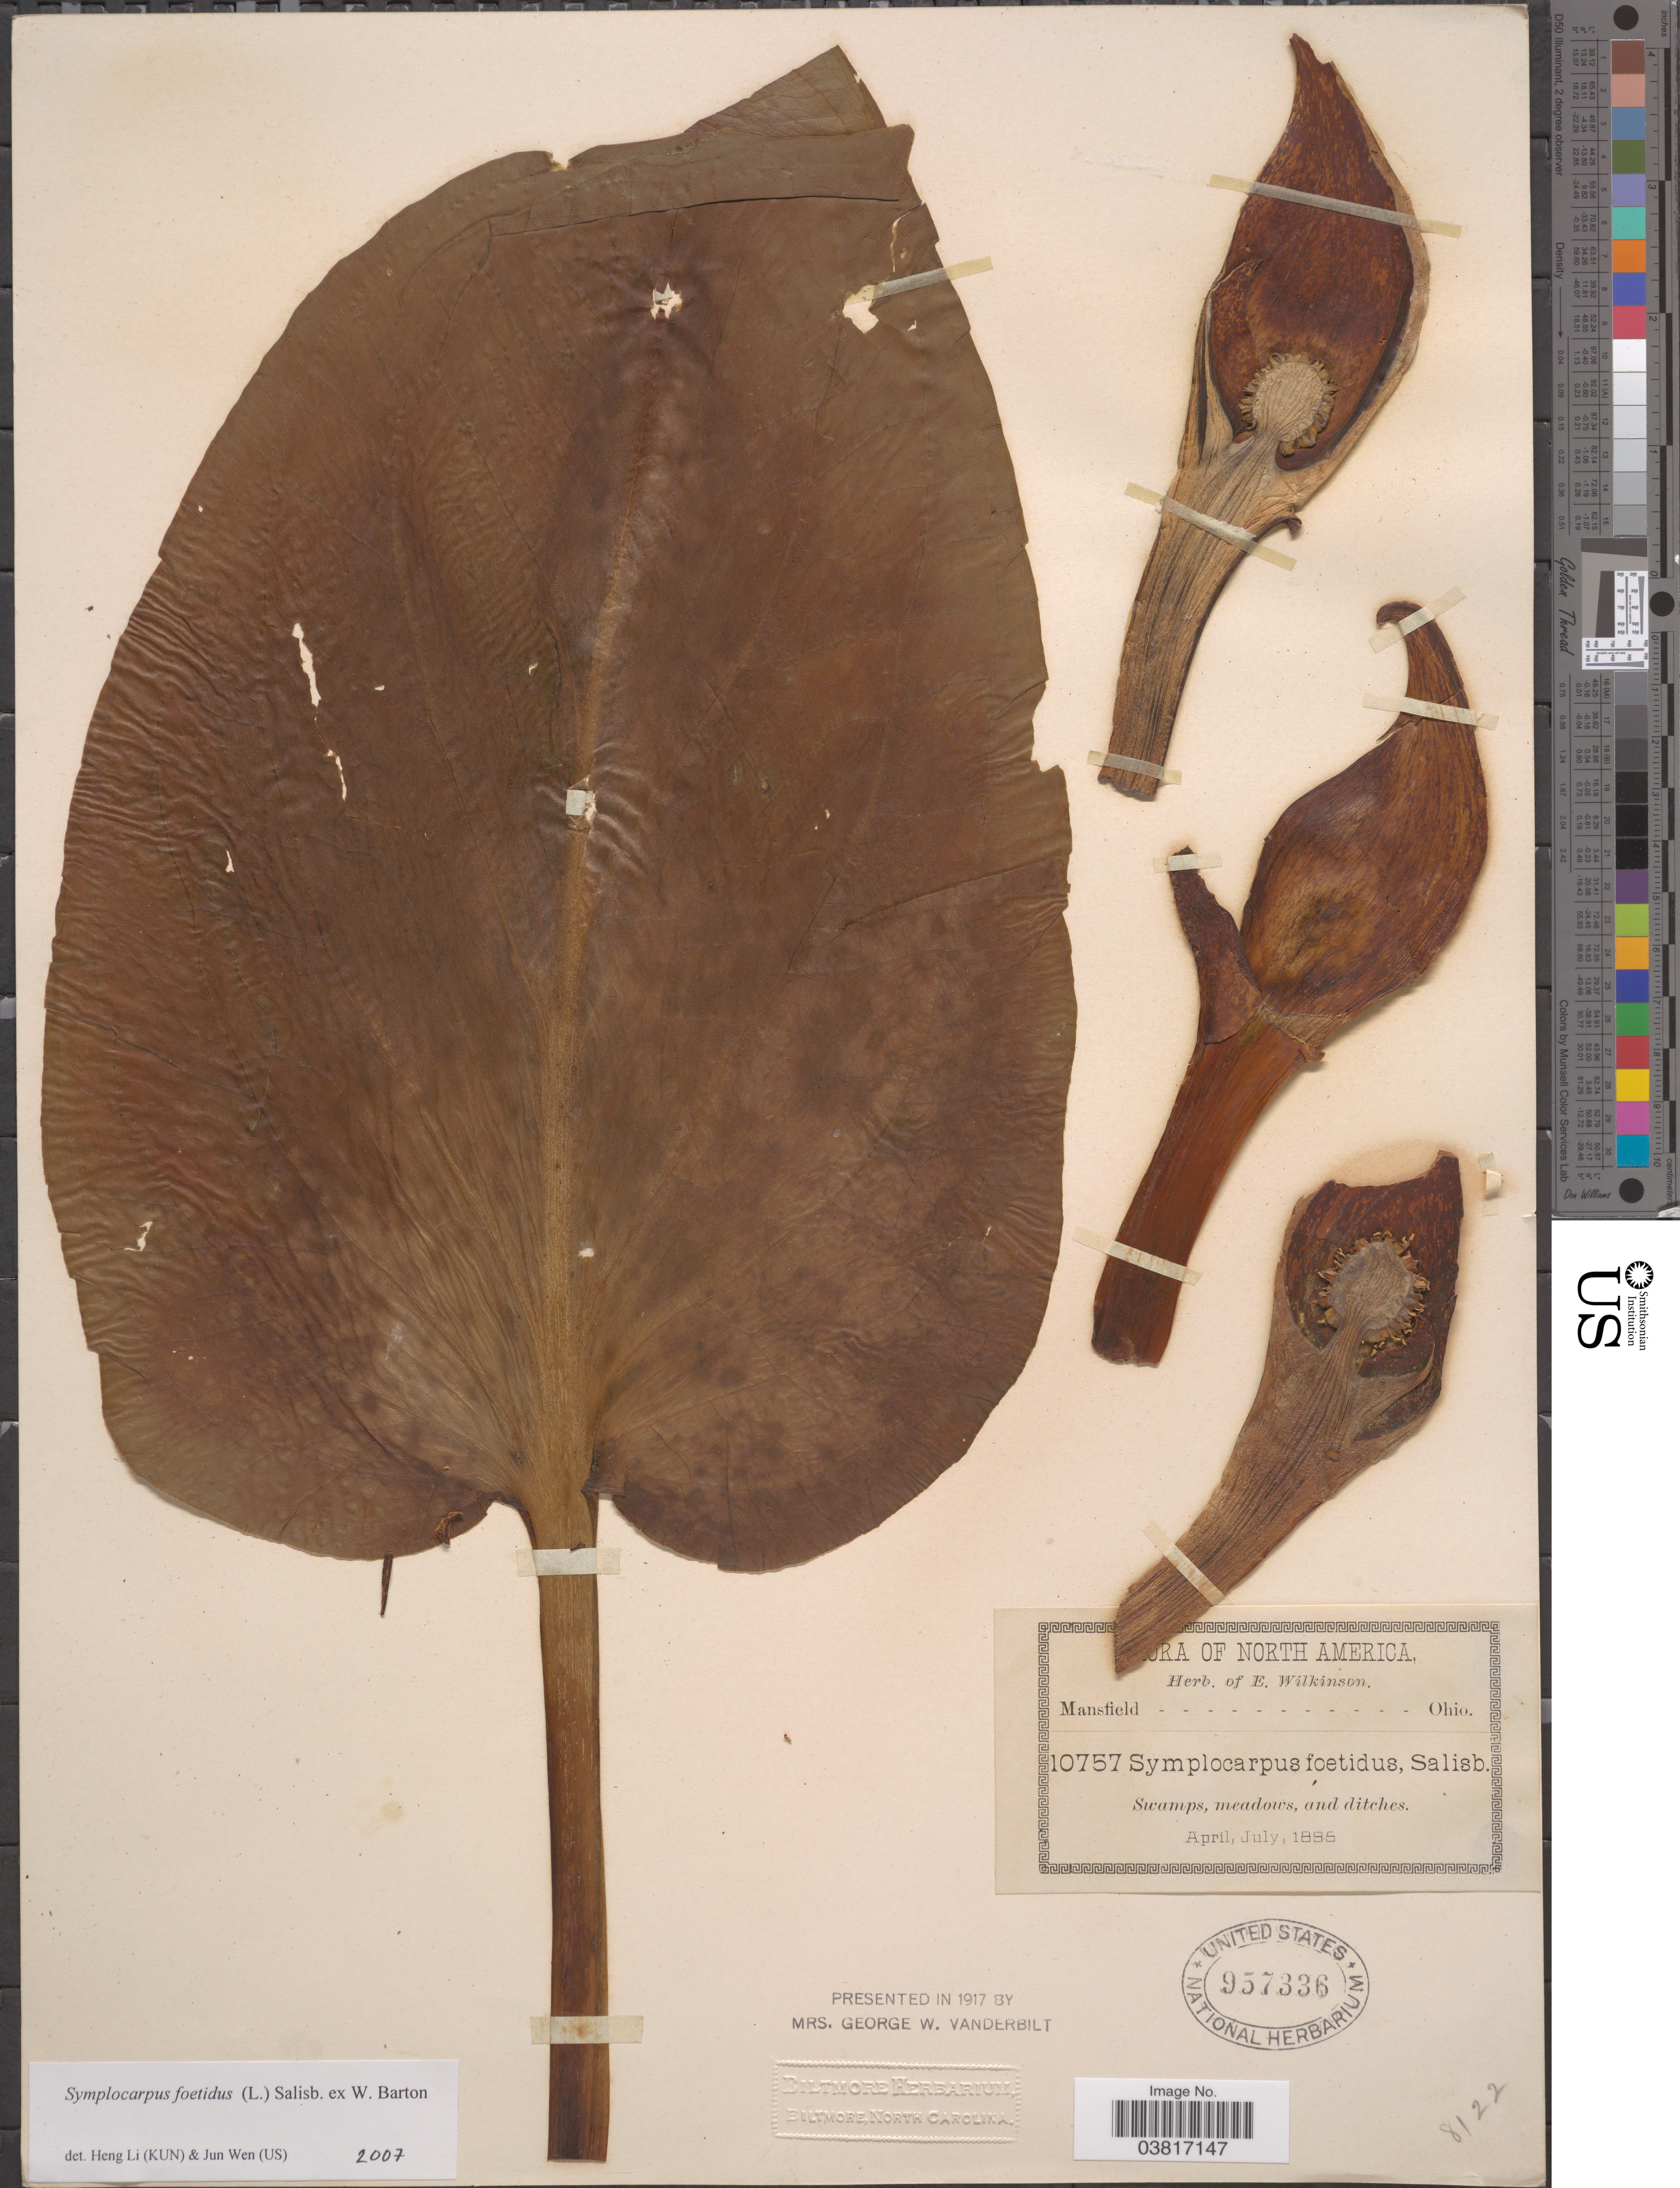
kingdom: Plantae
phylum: Tracheophyta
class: Liliopsida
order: Alismatales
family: Araceae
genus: Symplocarpus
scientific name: Symplocarpus foetidus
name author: (L.) W. Salisb. ex W.P.C. Barton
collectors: ex herb. E. Wilkinson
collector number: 10757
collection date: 1895-04/1895-07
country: United States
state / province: Ohio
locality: Mansfield. Swamps, meadows, and ditches.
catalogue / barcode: US 957336